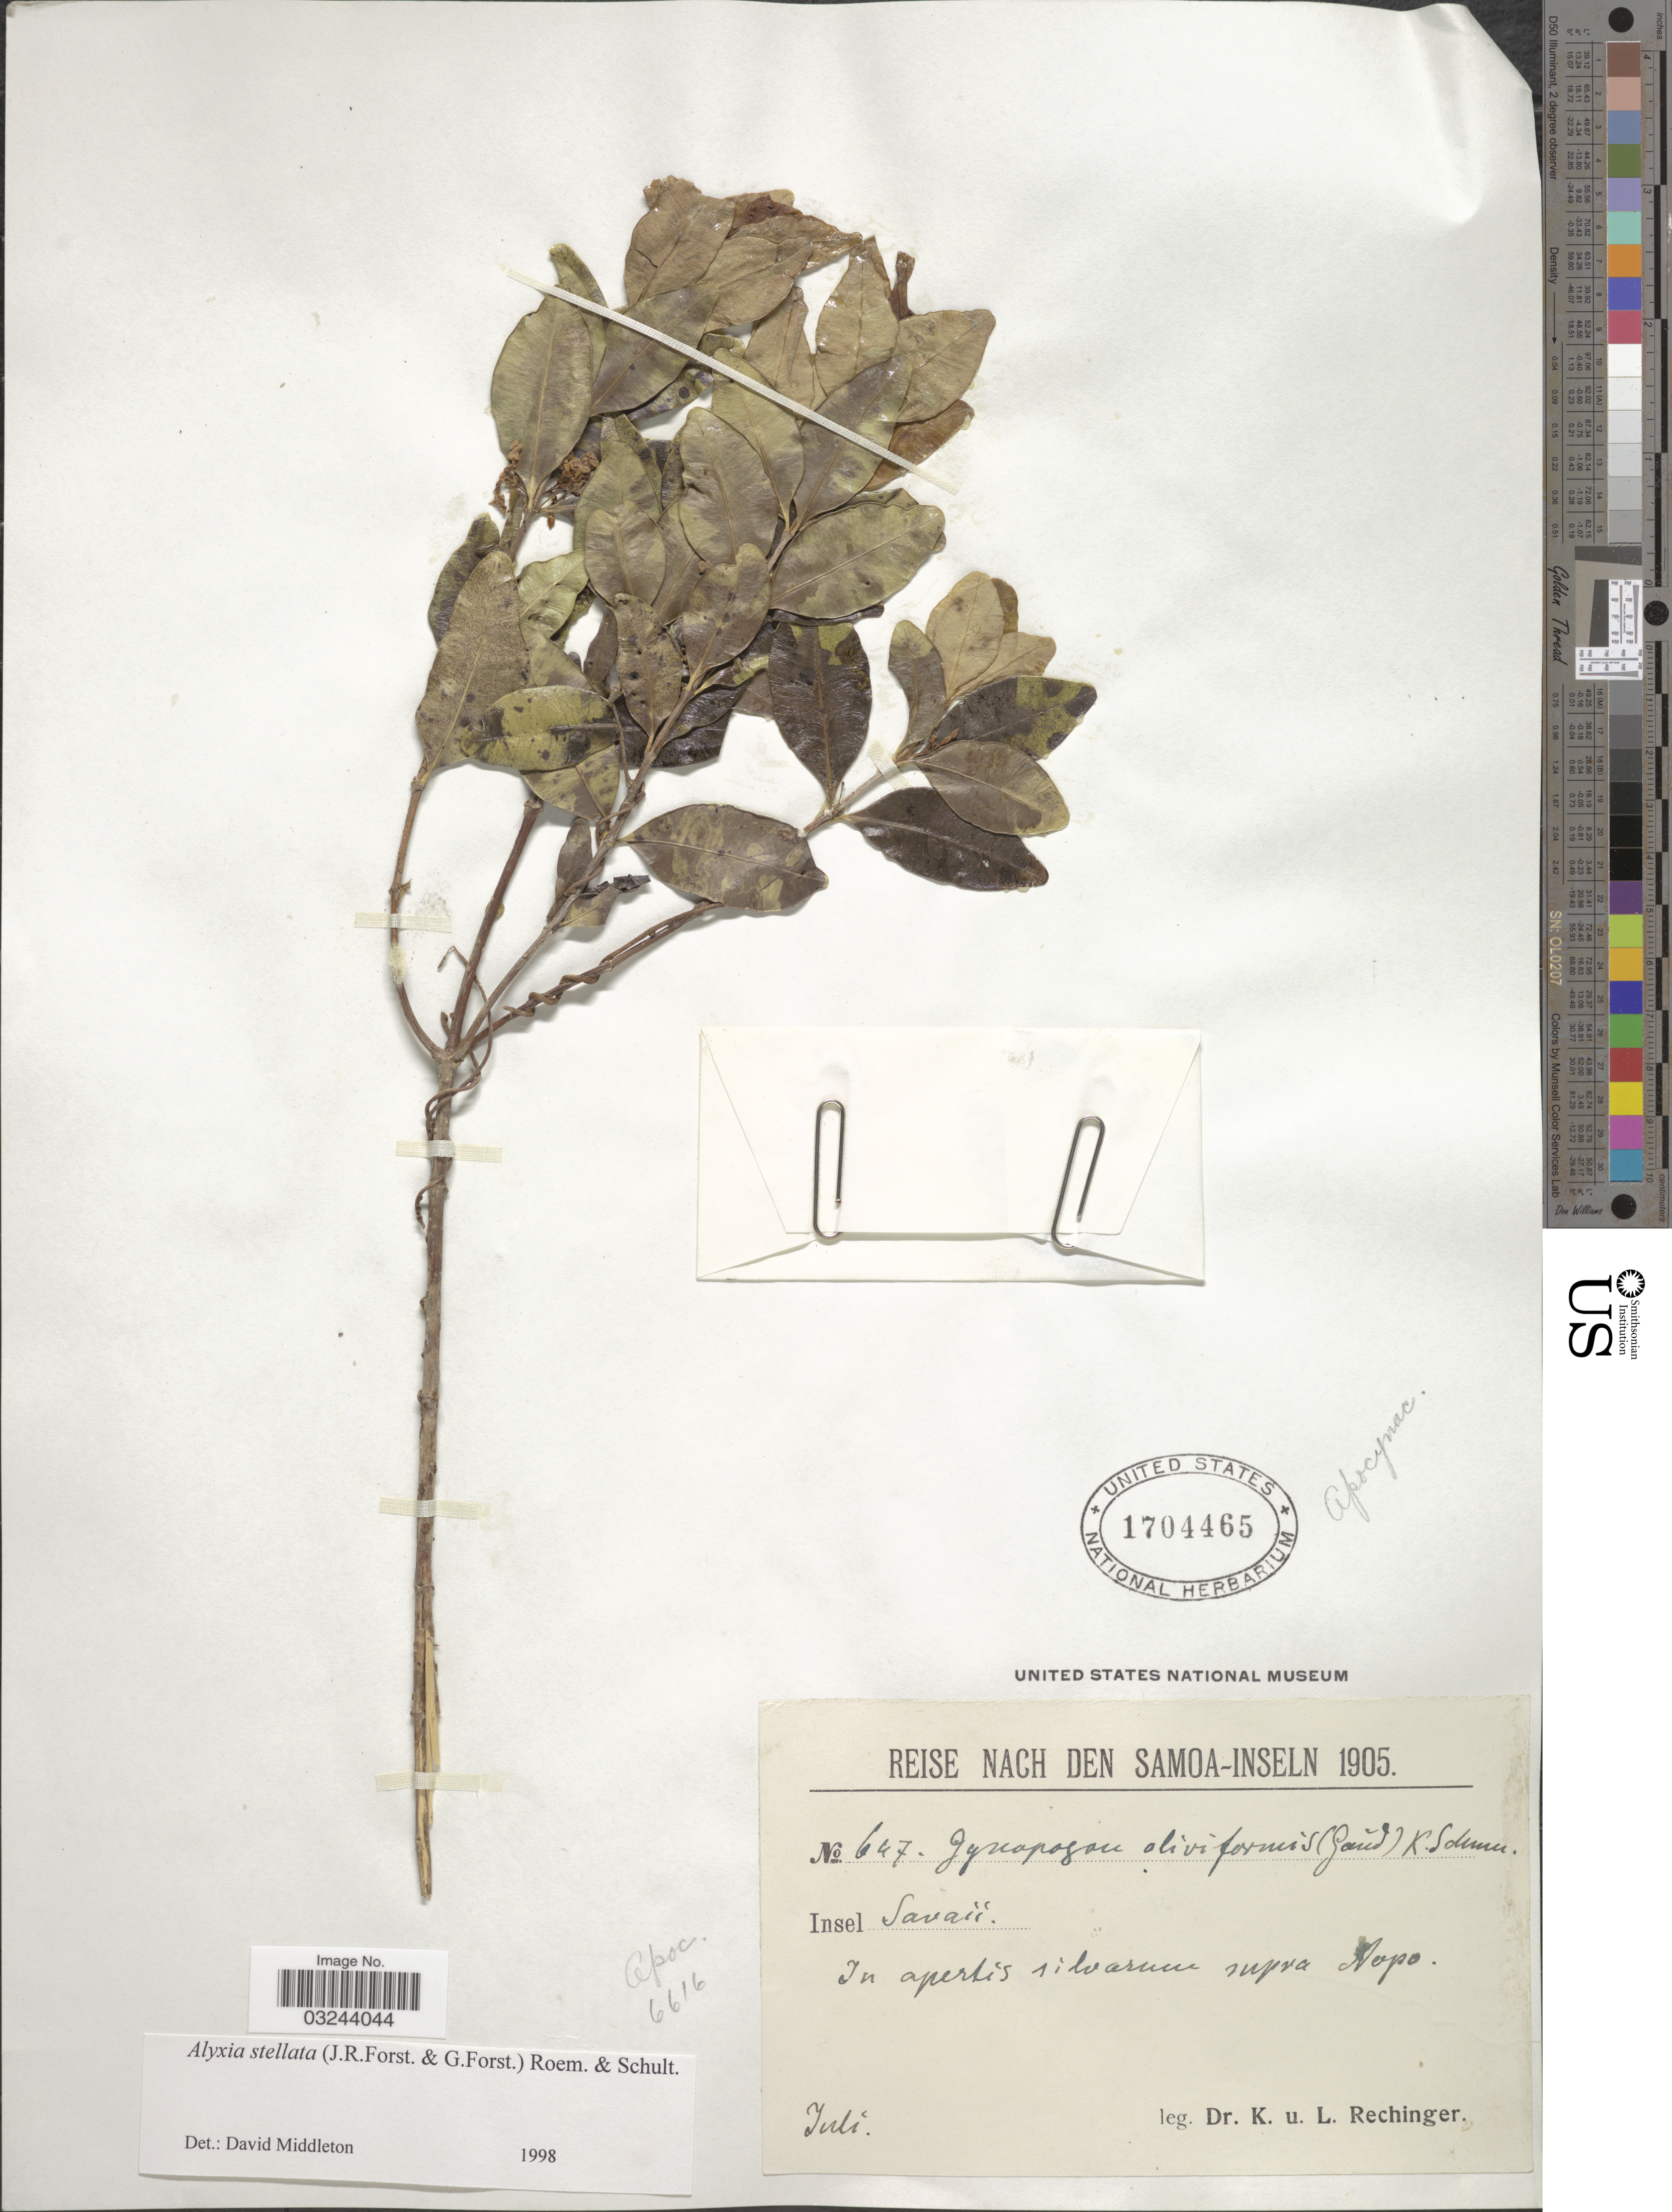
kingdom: Plantae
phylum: Tracheophyta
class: Magnoliopsida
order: Gentianales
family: Apocynaceae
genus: Alyxia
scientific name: Alyxia stellata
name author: (J.R. Forst. & G. Forst.) Roem. & Schult.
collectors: K. Rechinger & L. Rechinger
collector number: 647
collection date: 1905-07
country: Samoa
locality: Reise Nach Den Samoa-Inseln, Insel Savaii, In apertis silvarum supra Aopo.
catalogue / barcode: US 1704465